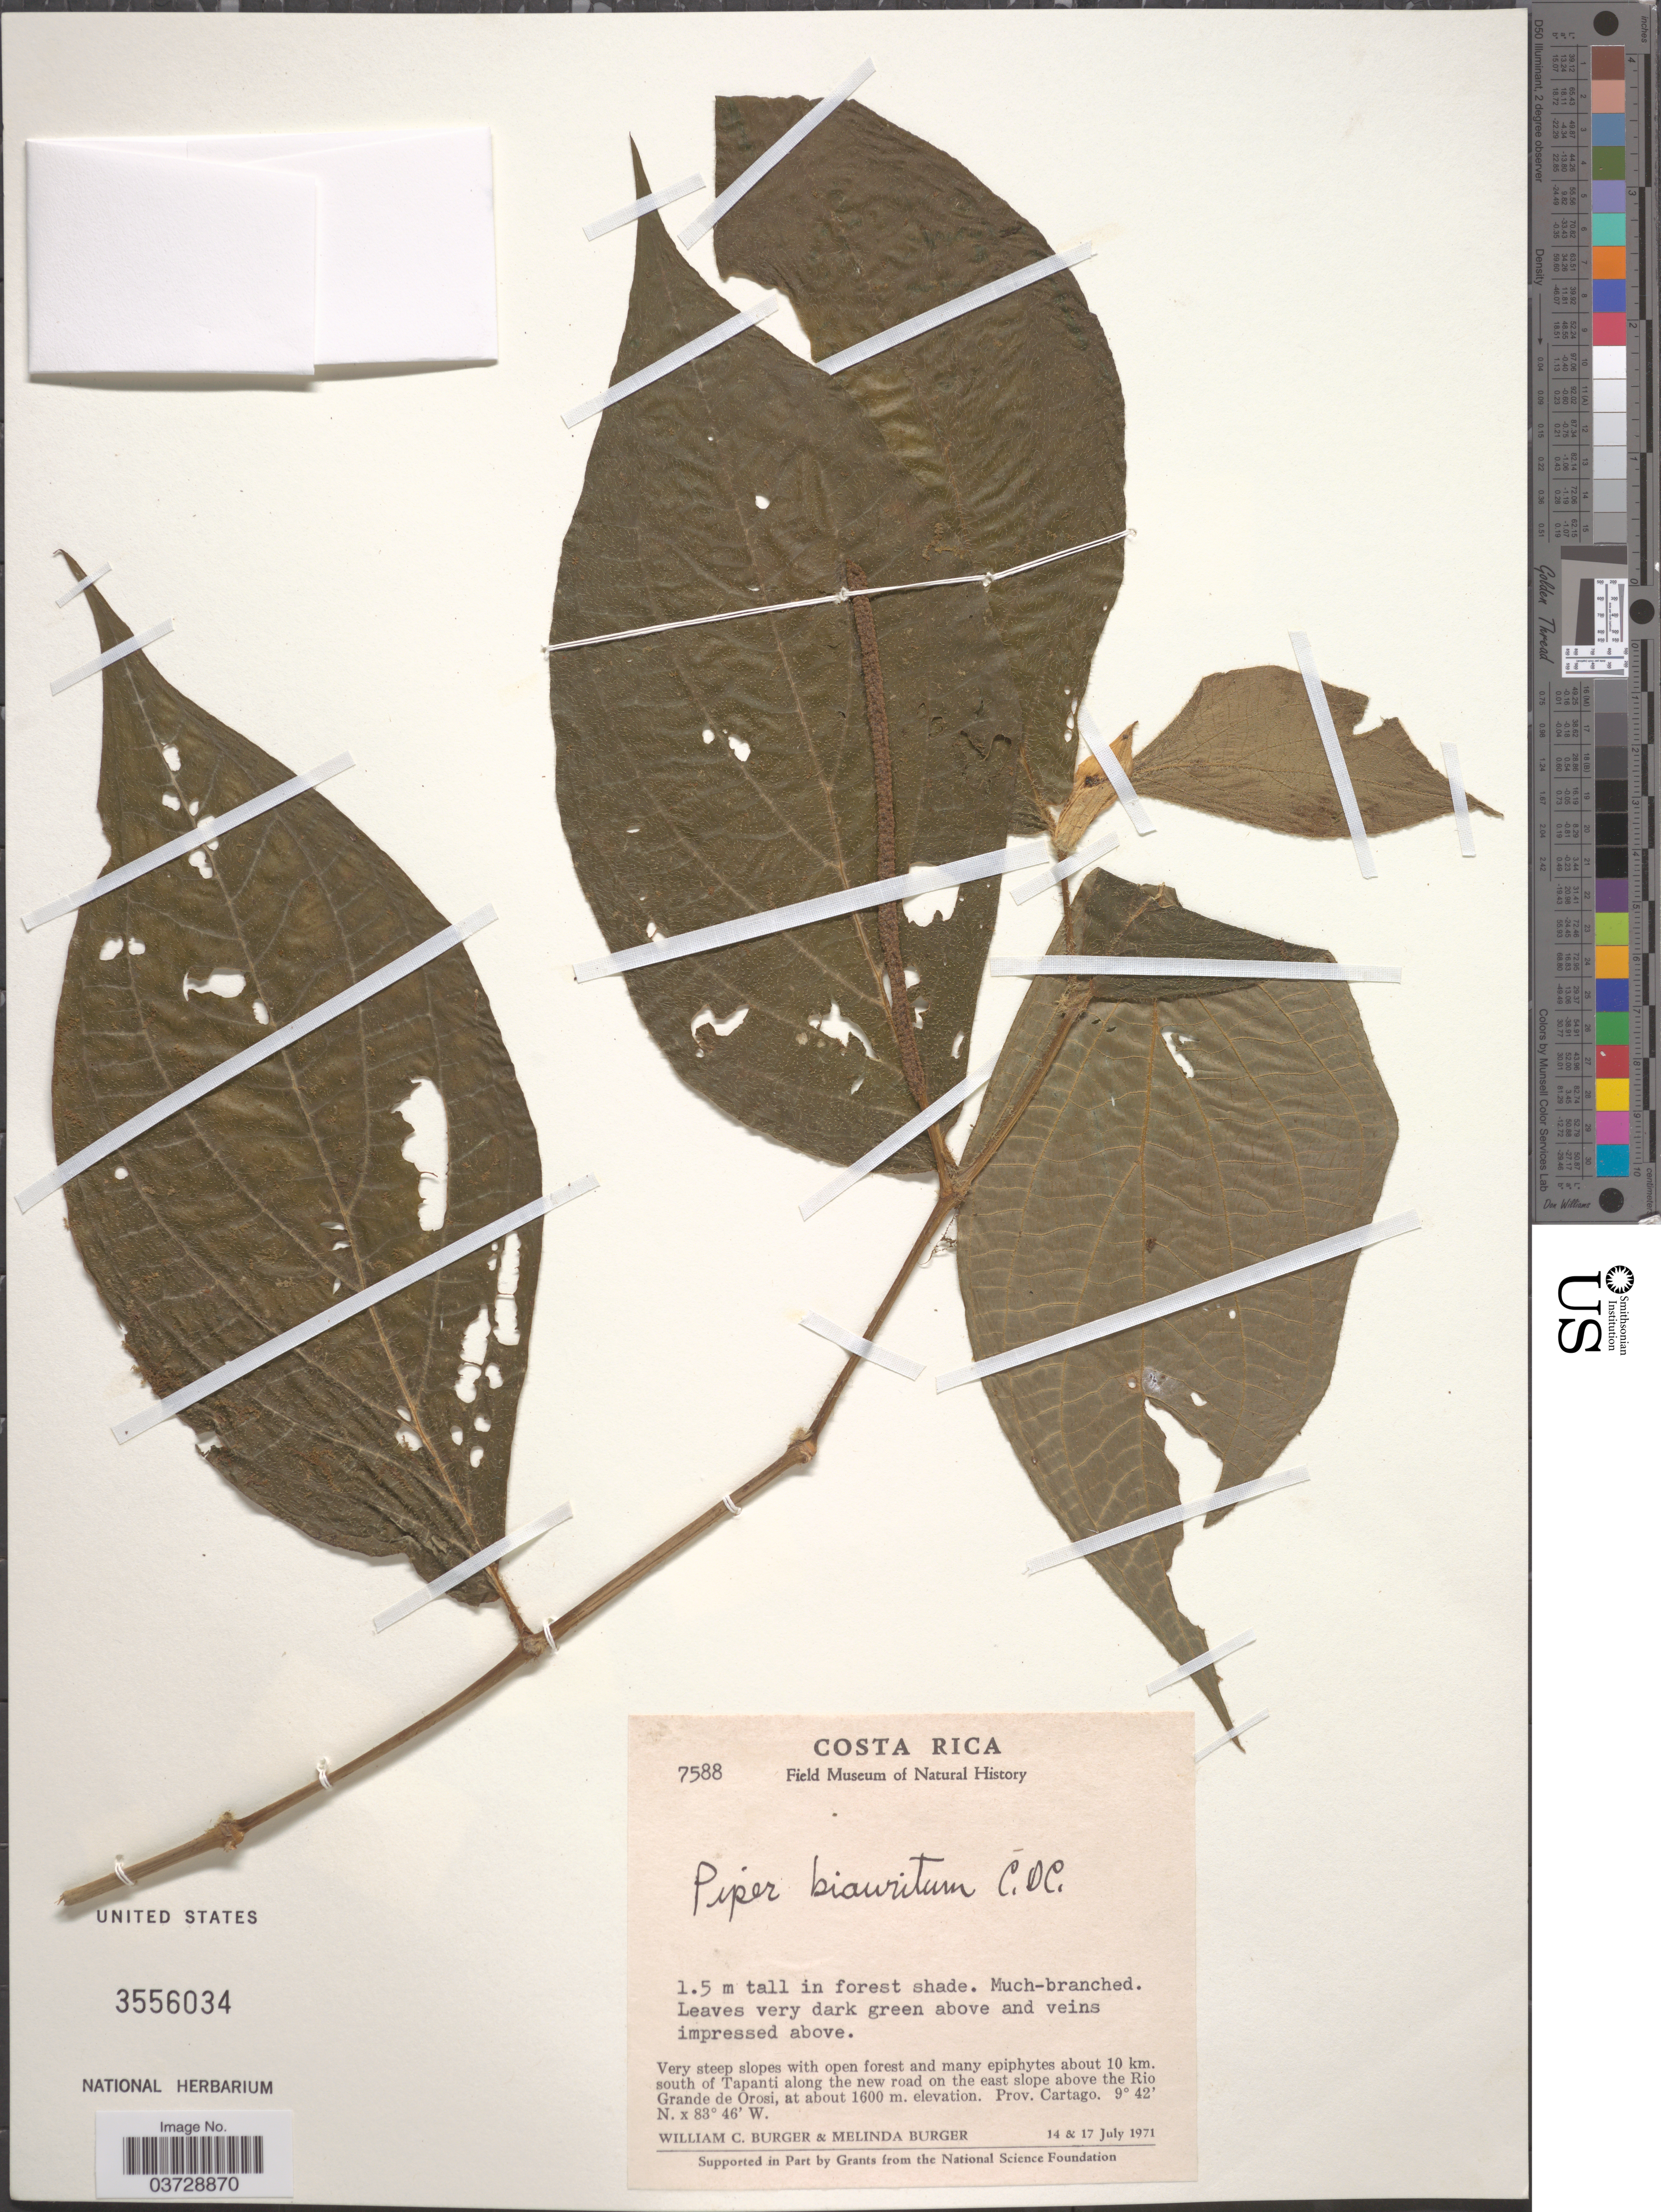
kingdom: Plantae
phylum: Tracheophyta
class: Magnoliopsida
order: Piperales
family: Piperaceae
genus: Piper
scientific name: Piper biauritum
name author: C. DC. in Pittier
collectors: W. Burger & M. Burger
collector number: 7588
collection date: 1971-07-14/1971-07-17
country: Costa Rica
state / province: Cartago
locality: About 10 km. south of Tapanti along the new road on the east slope above the Rio Grande de Orosi.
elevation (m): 1600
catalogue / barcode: US 3556034